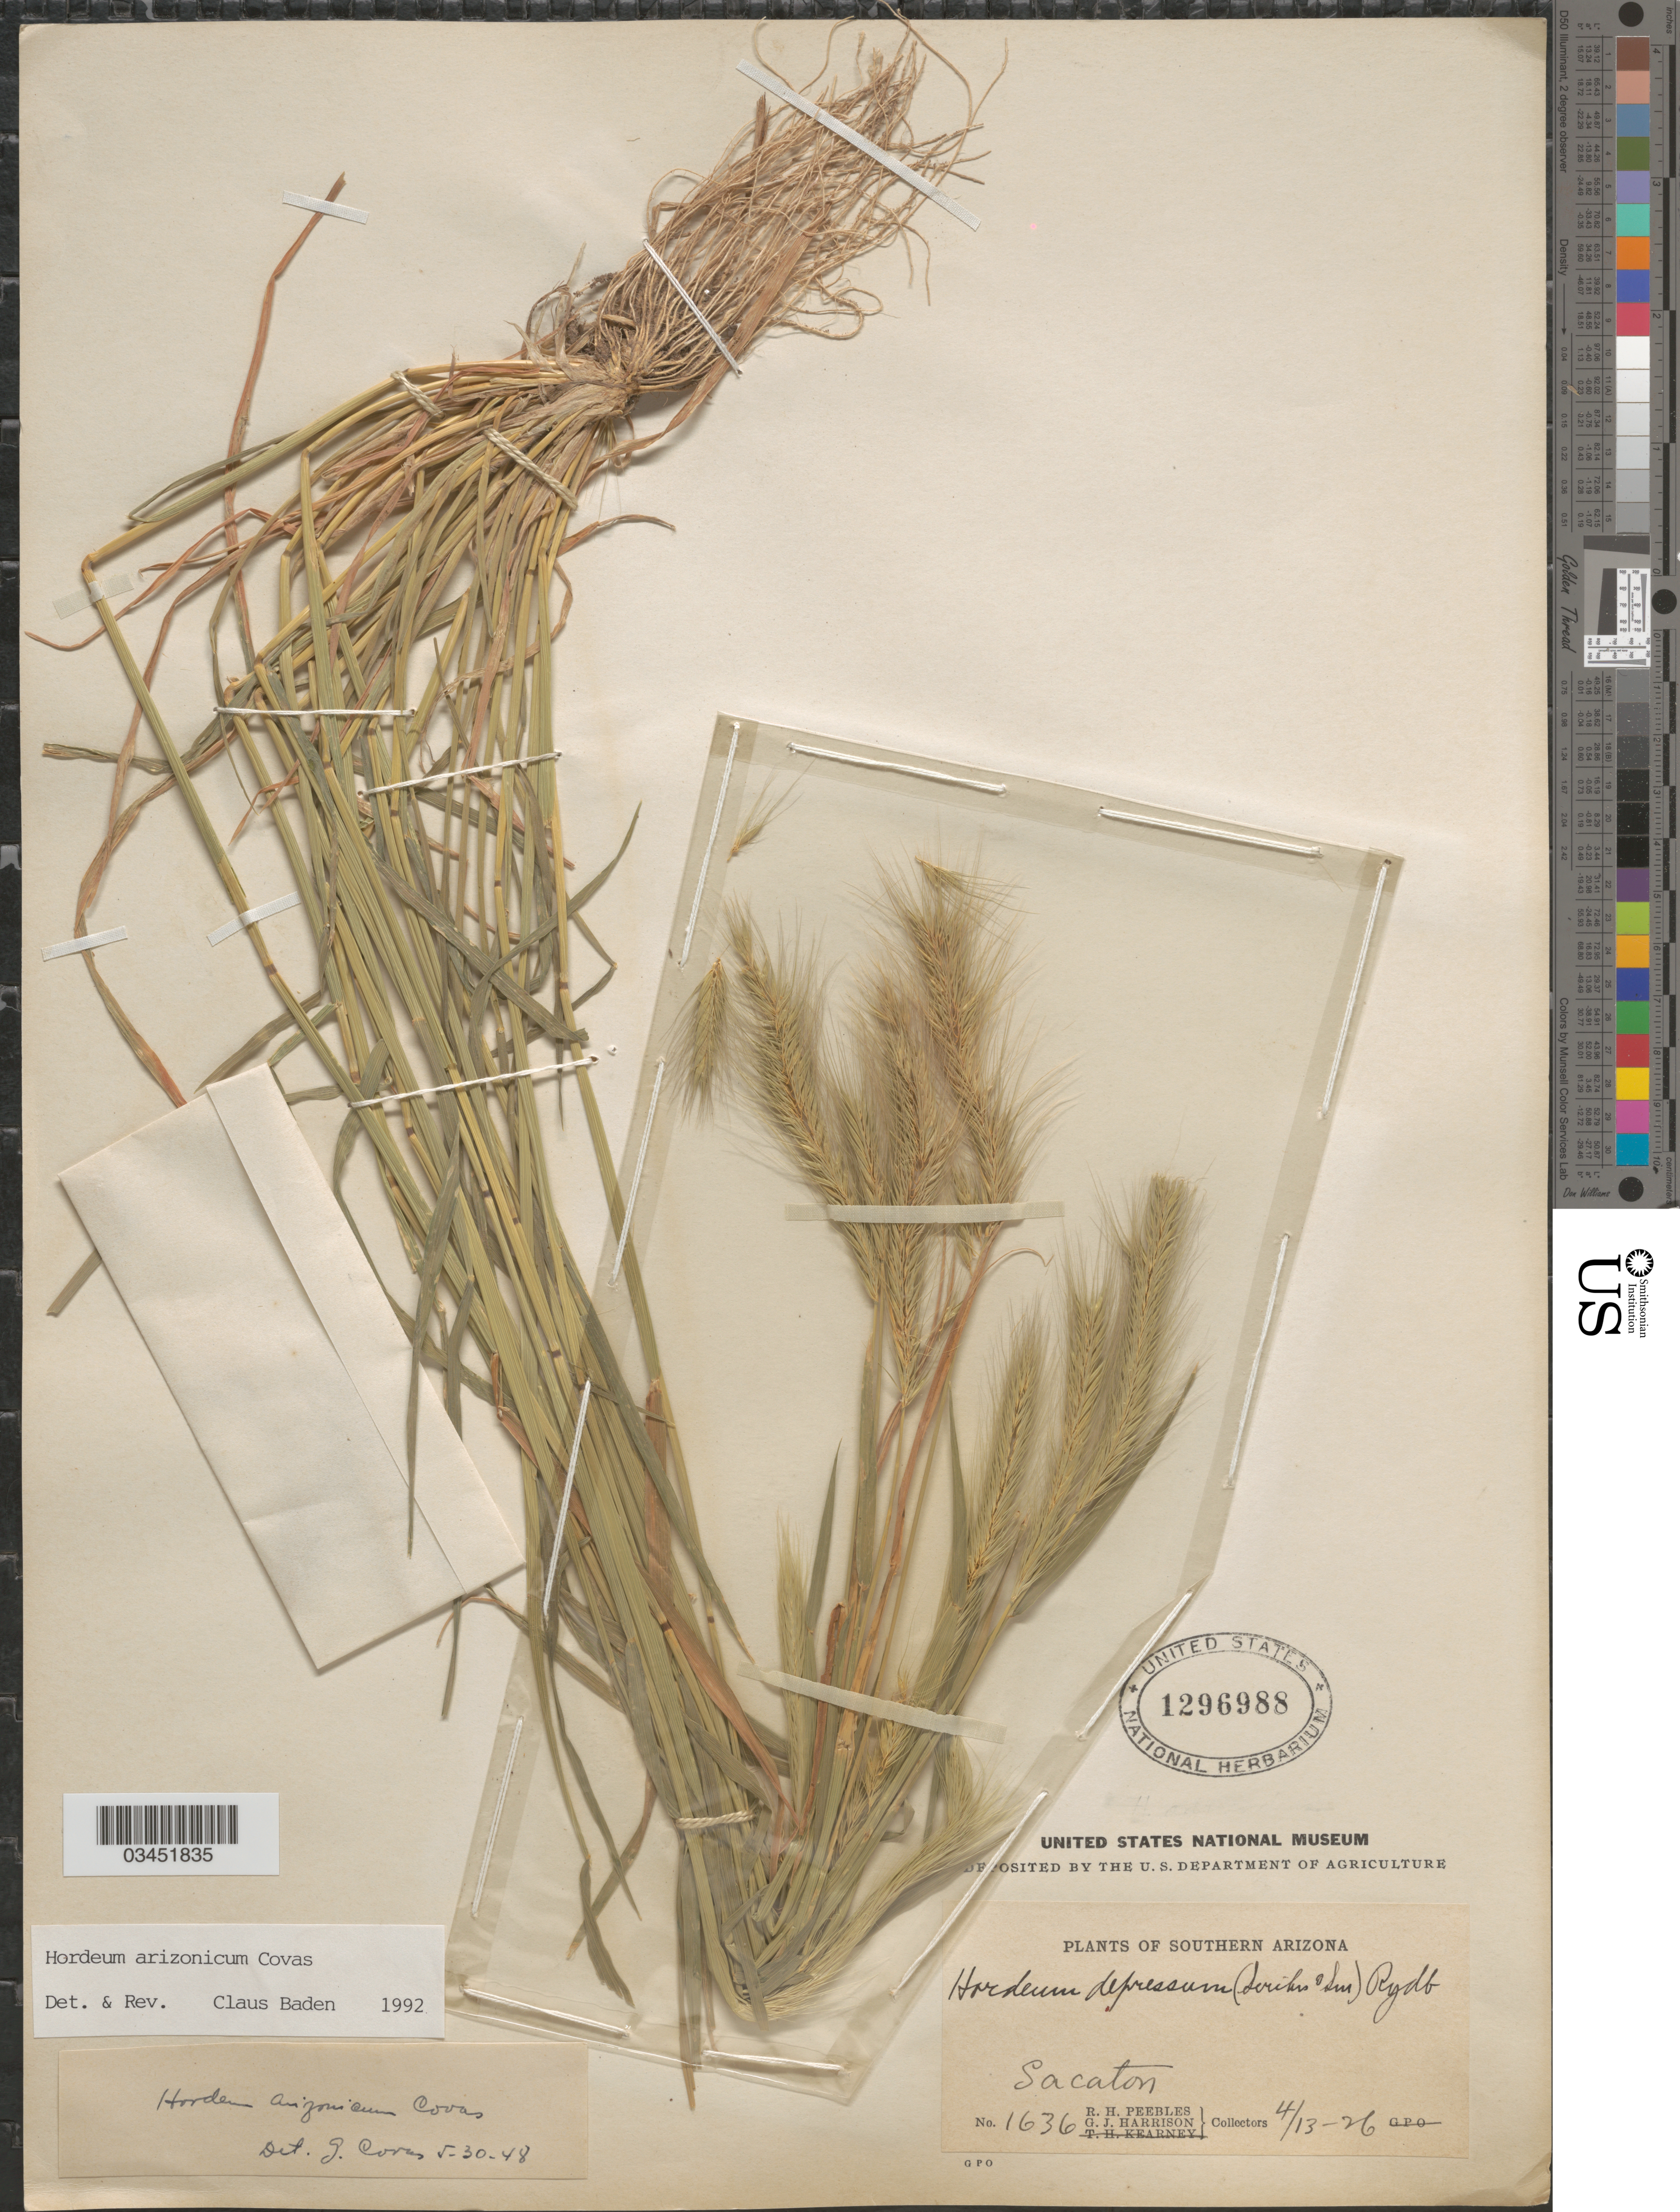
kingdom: Plantae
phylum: Tracheophyta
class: Liliopsida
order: Poales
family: Poaceae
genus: Hordeum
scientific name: Hordeum arizonicum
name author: Covas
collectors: R. H. Peebles & G. J. Harrison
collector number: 1636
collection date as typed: Transcribed d/m/y: 13/4/26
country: United States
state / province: Arizona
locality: Southern Arizona. Sacaton.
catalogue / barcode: US 1296988